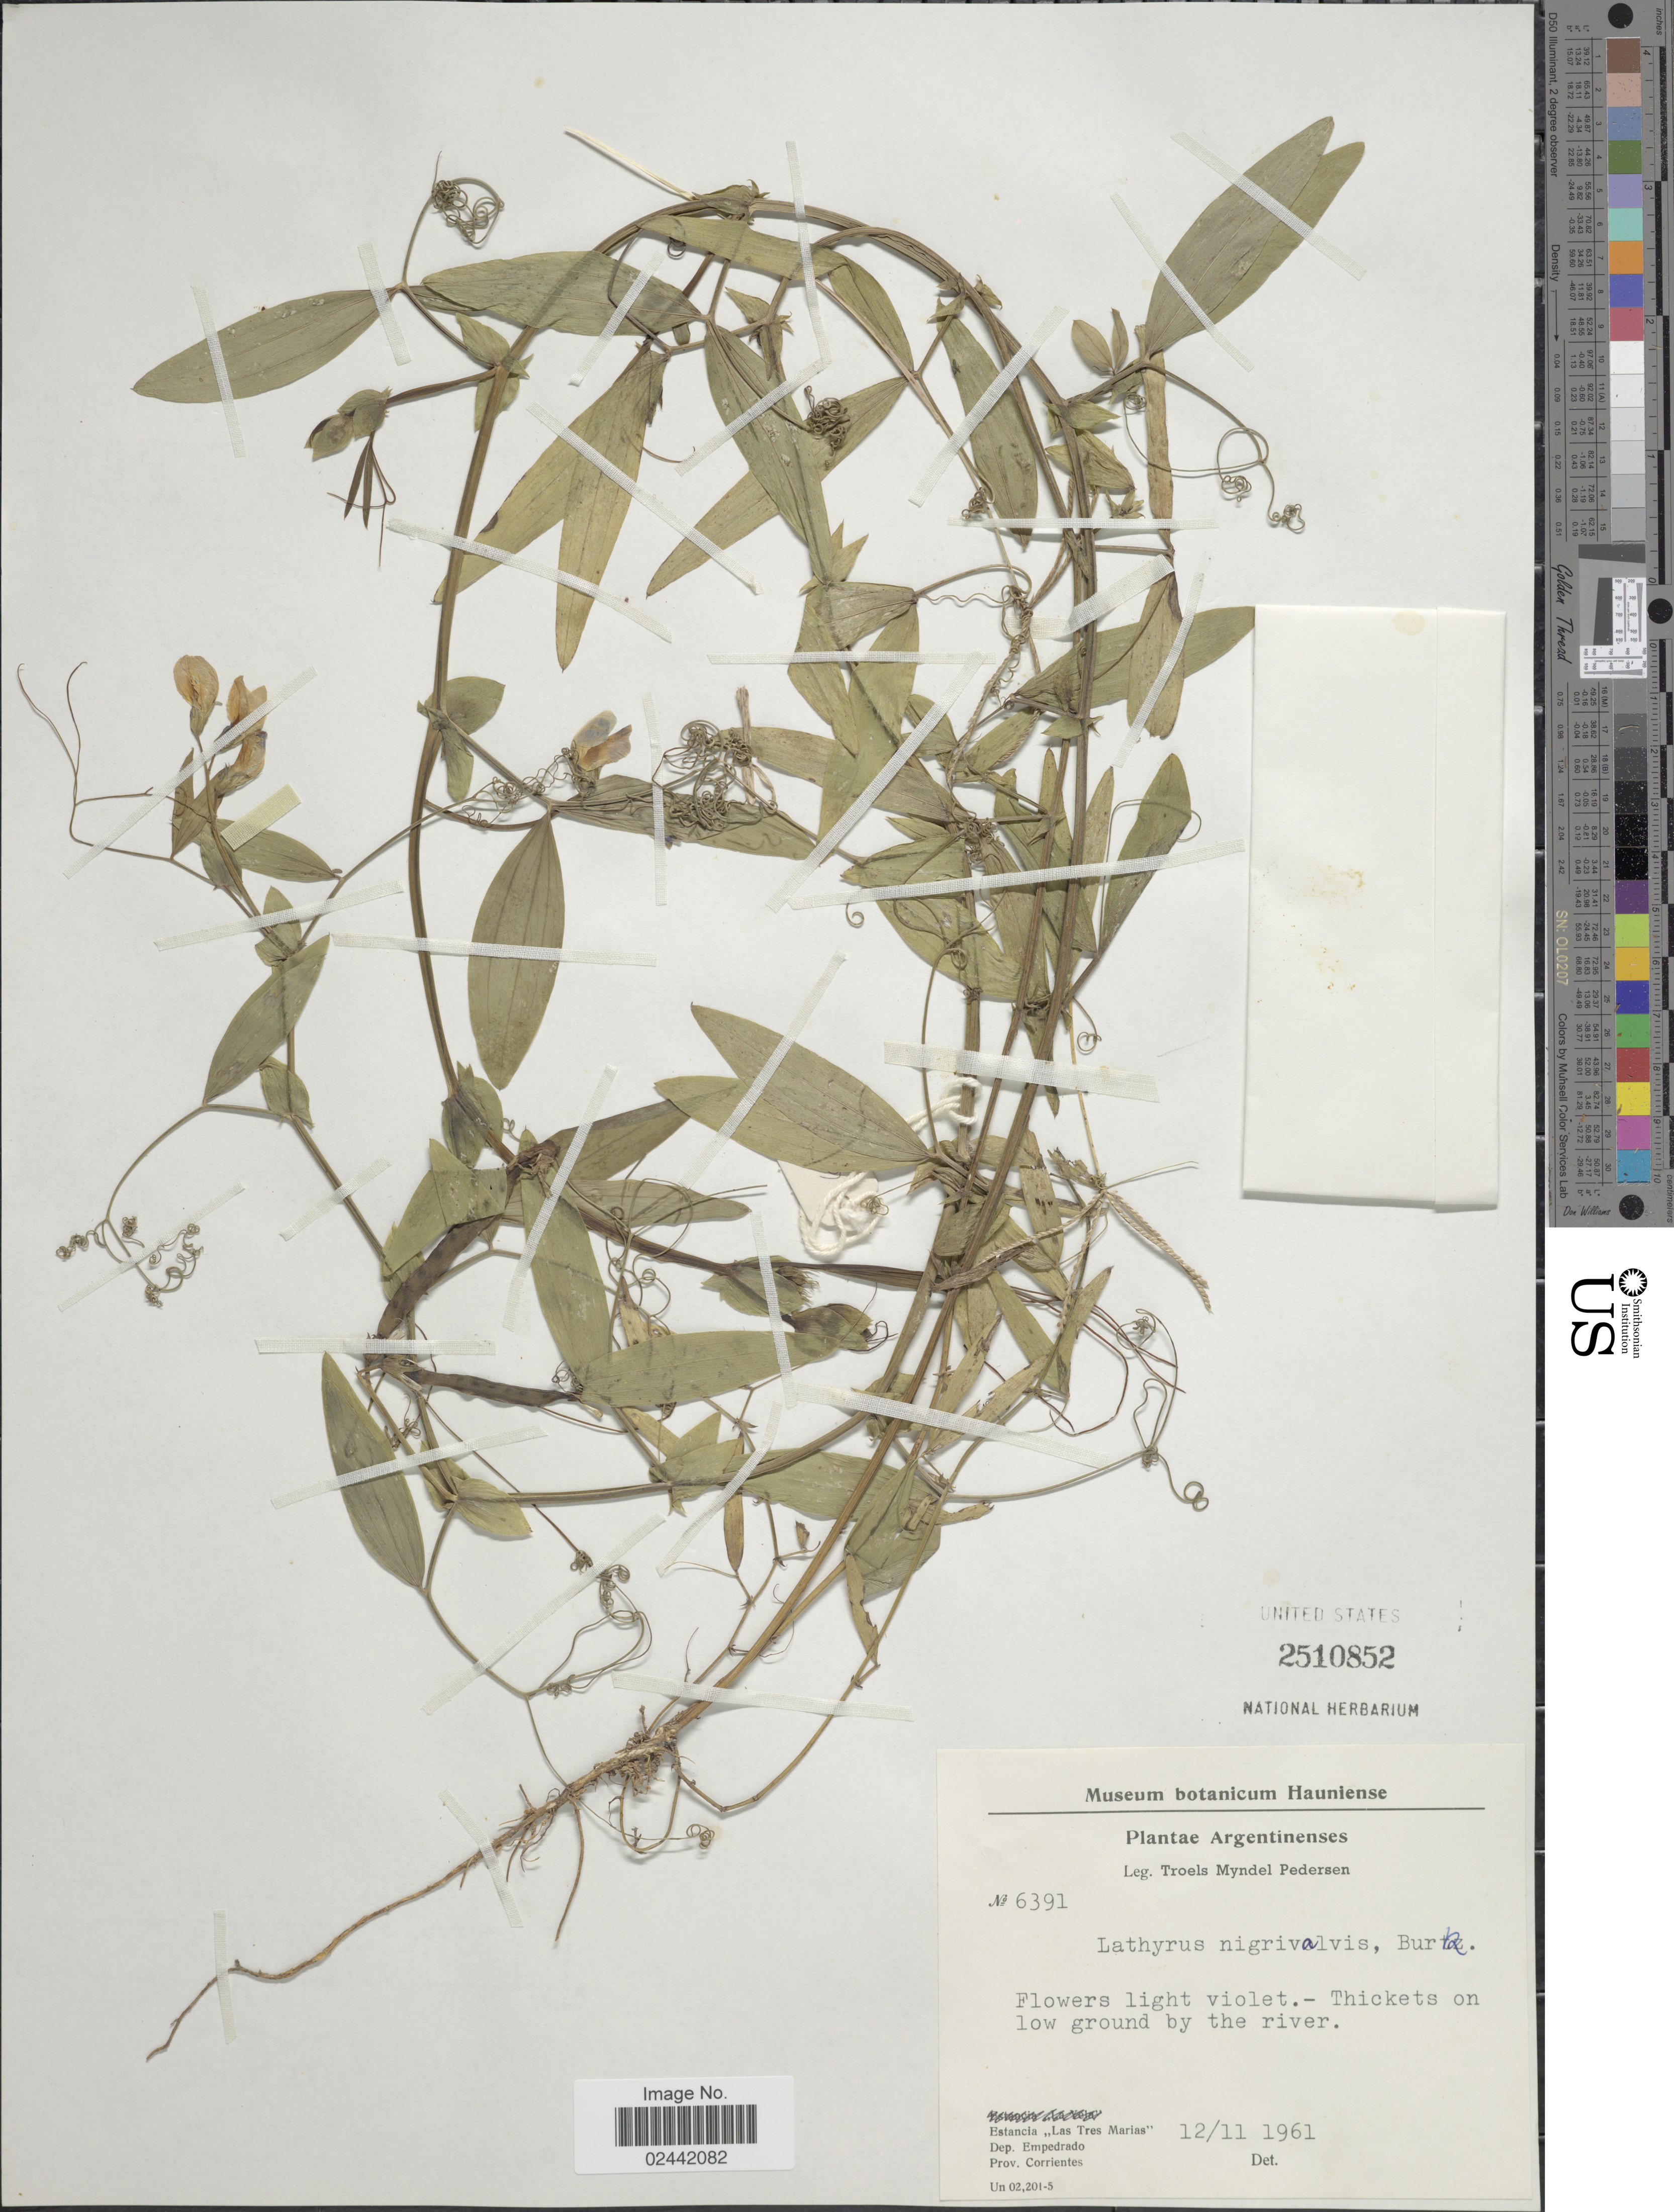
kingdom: Plantae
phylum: Tracheophyta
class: Magnoliopsida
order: Fabales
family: Fabaceae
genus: Lathyrus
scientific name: Lathyrus nigrivalvis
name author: Burkart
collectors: T. Pederson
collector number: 6391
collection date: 1961-11-12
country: Argentina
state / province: Corrientes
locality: Estancia Las Tres Maria. Dep. Empedrado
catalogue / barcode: US 2510852